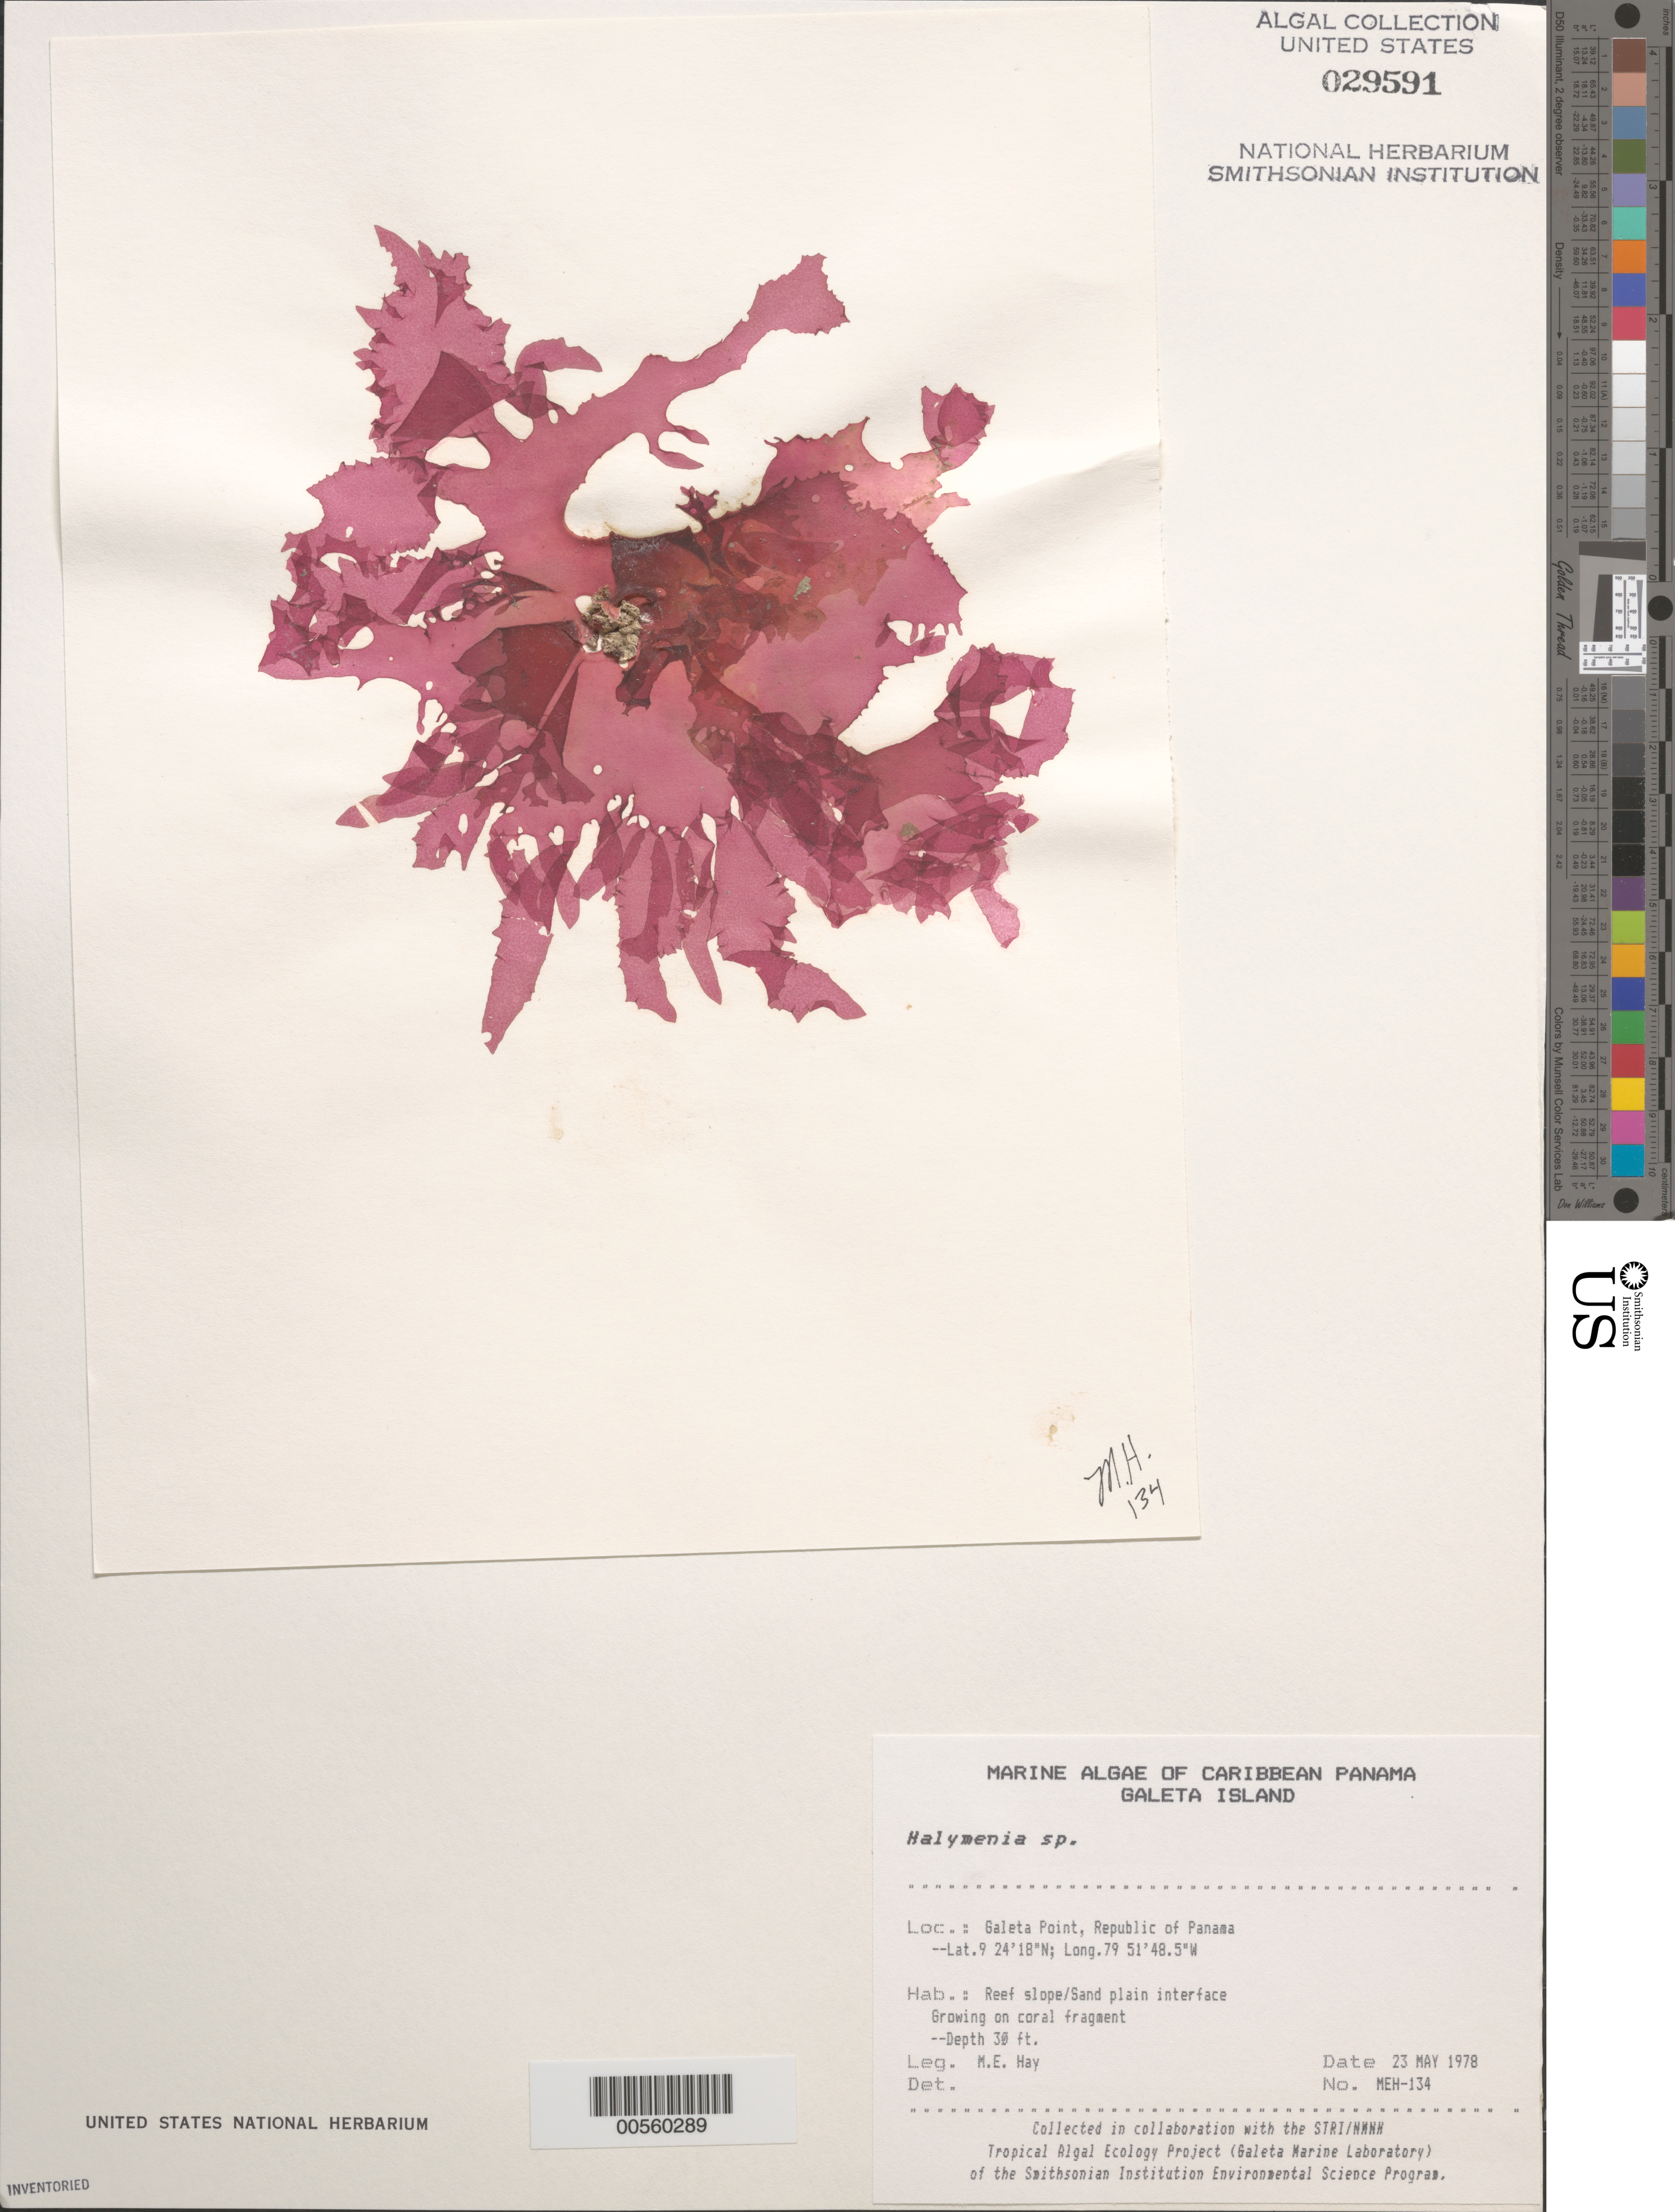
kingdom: Plantae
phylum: Rhodophyta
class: Florideophyceae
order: Halymeniales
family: Halymeniaceae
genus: Halymenia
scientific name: Halymenia sp.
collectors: M. E. Hay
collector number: MEH-134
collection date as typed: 23 May 1978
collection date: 1978-05-23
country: Panama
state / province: Colón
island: Galeta Island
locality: Galeta Point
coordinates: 9 24' 18" N, 79 51' 48.5" W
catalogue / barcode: US 29591